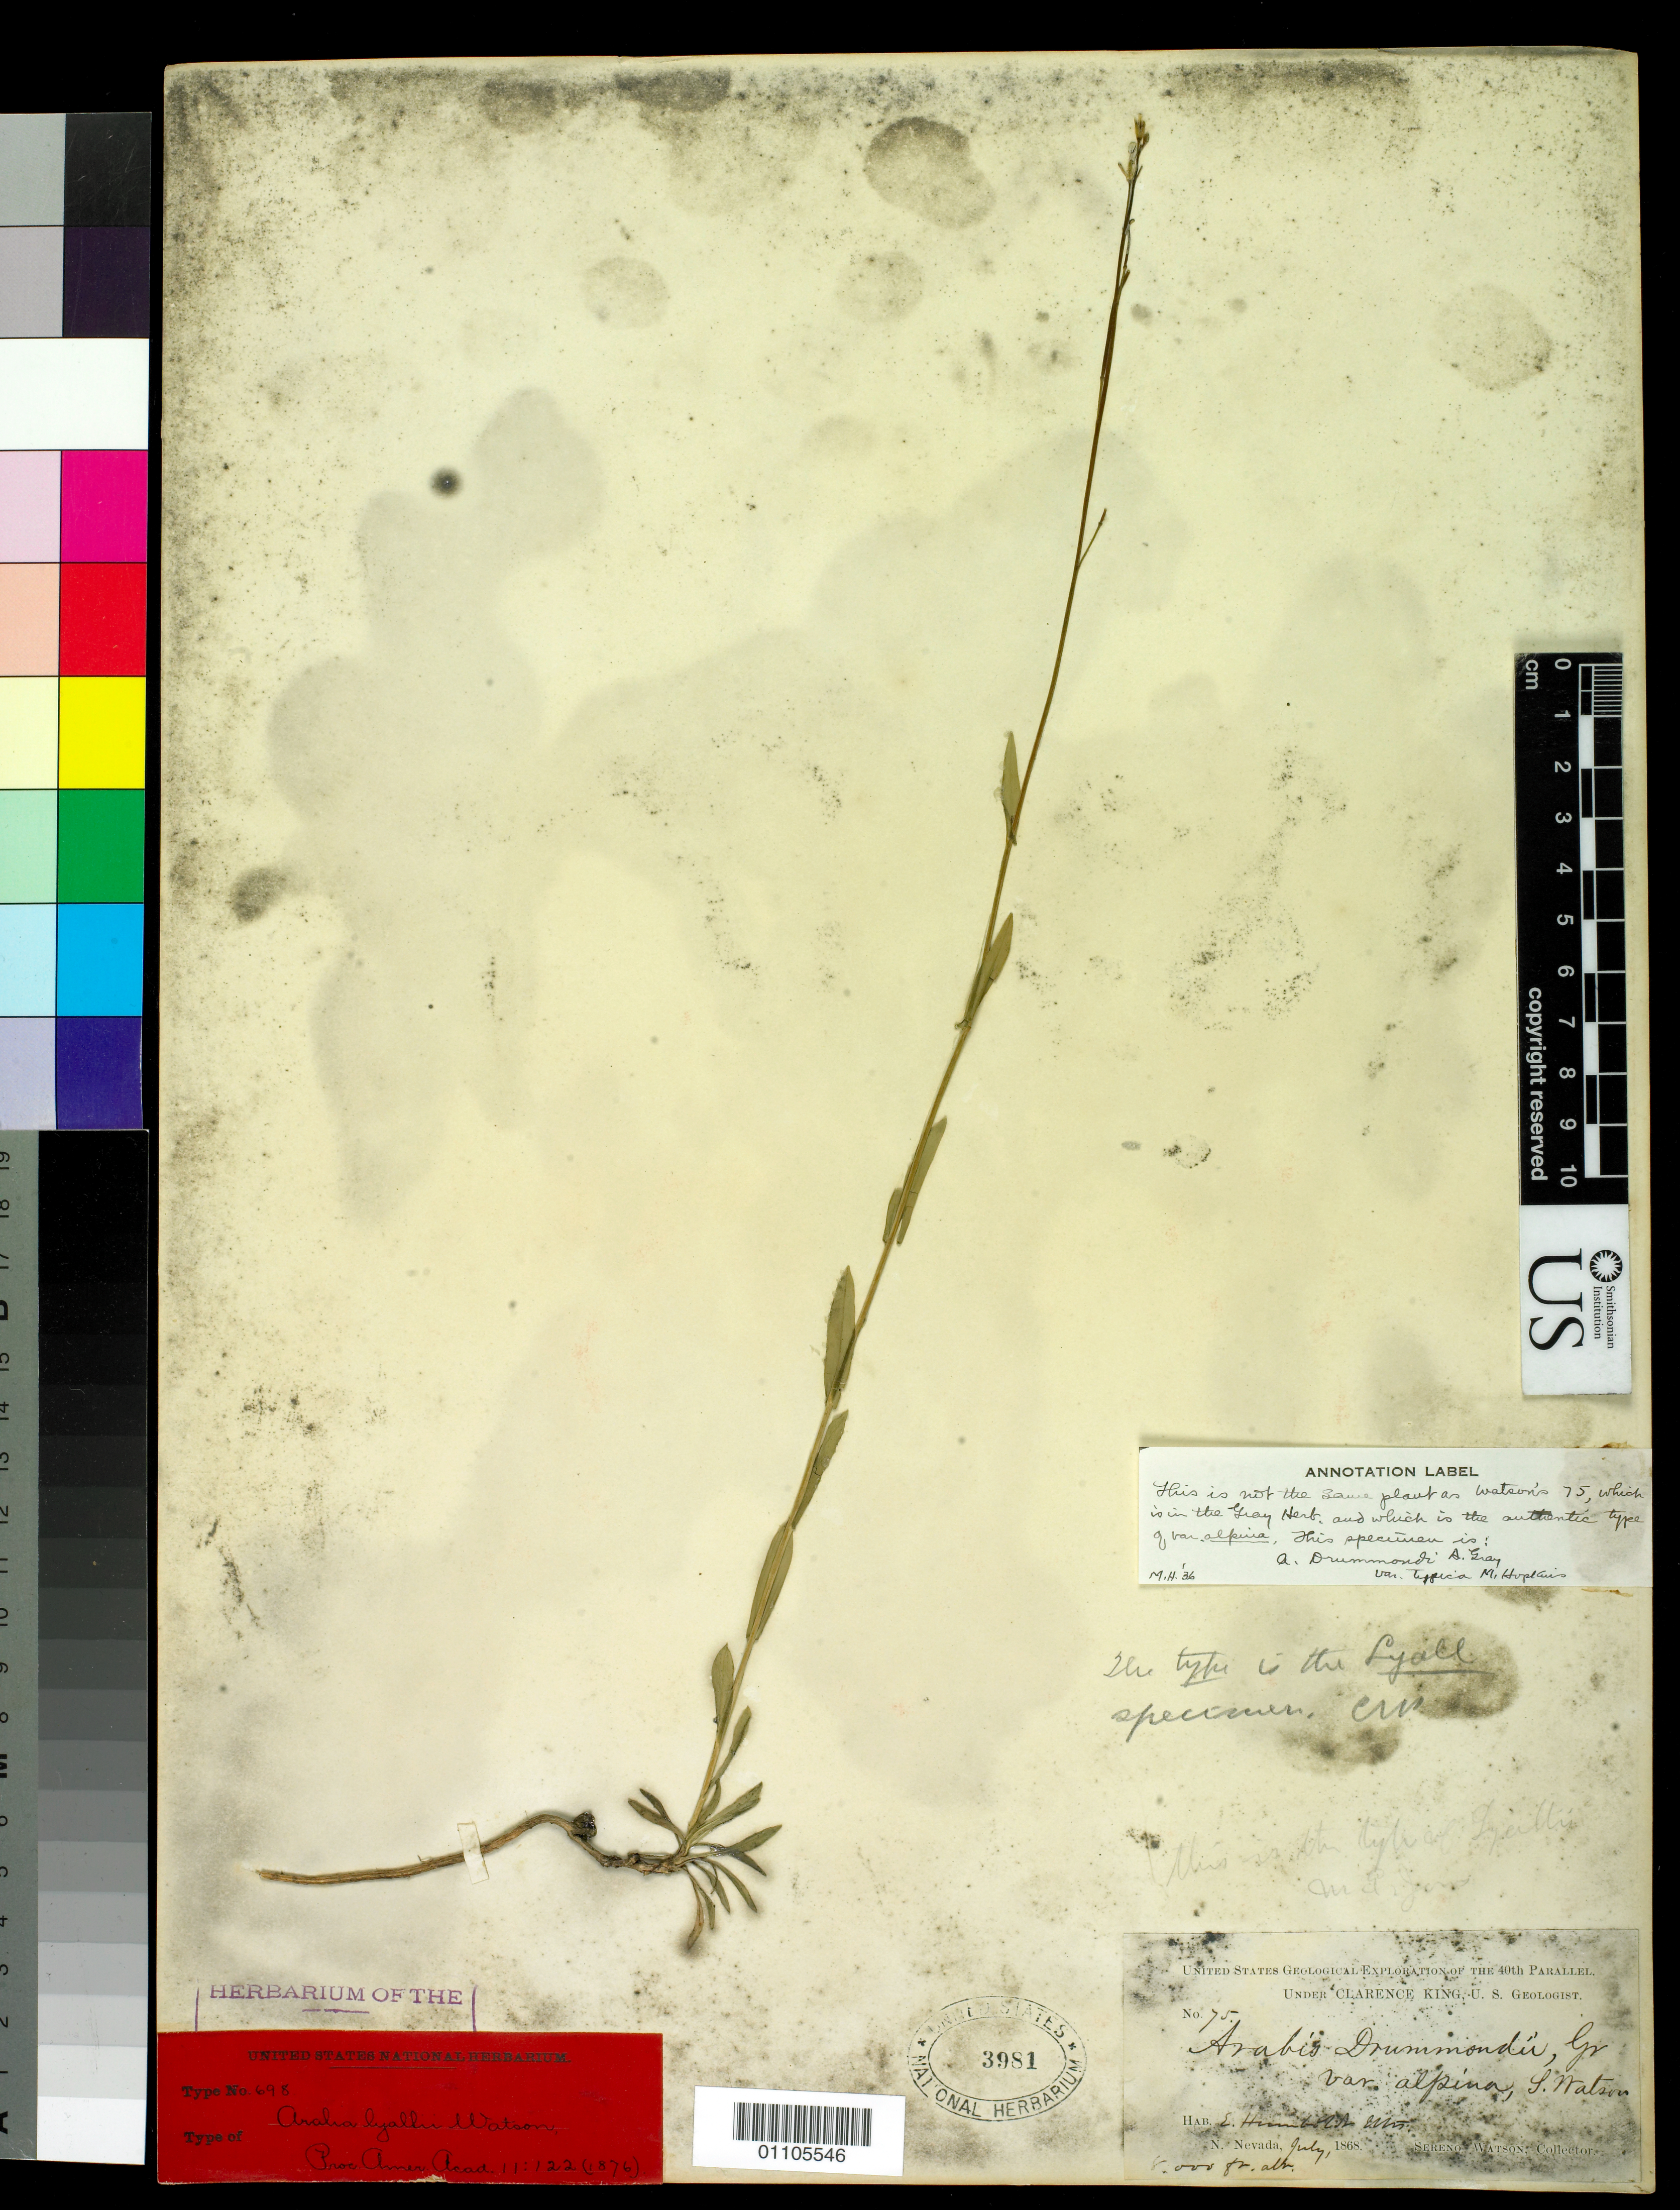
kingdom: Plantae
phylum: Tracheophyta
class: Magnoliopsida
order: Brassicales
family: Brassicaceae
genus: Arabis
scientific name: Arabis lyallii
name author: S. Watson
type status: Isosyntype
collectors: S. Watson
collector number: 75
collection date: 1868-07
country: United States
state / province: Nevada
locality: E. Humboldt Mts., N. Nevada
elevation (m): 2438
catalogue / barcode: US 3981